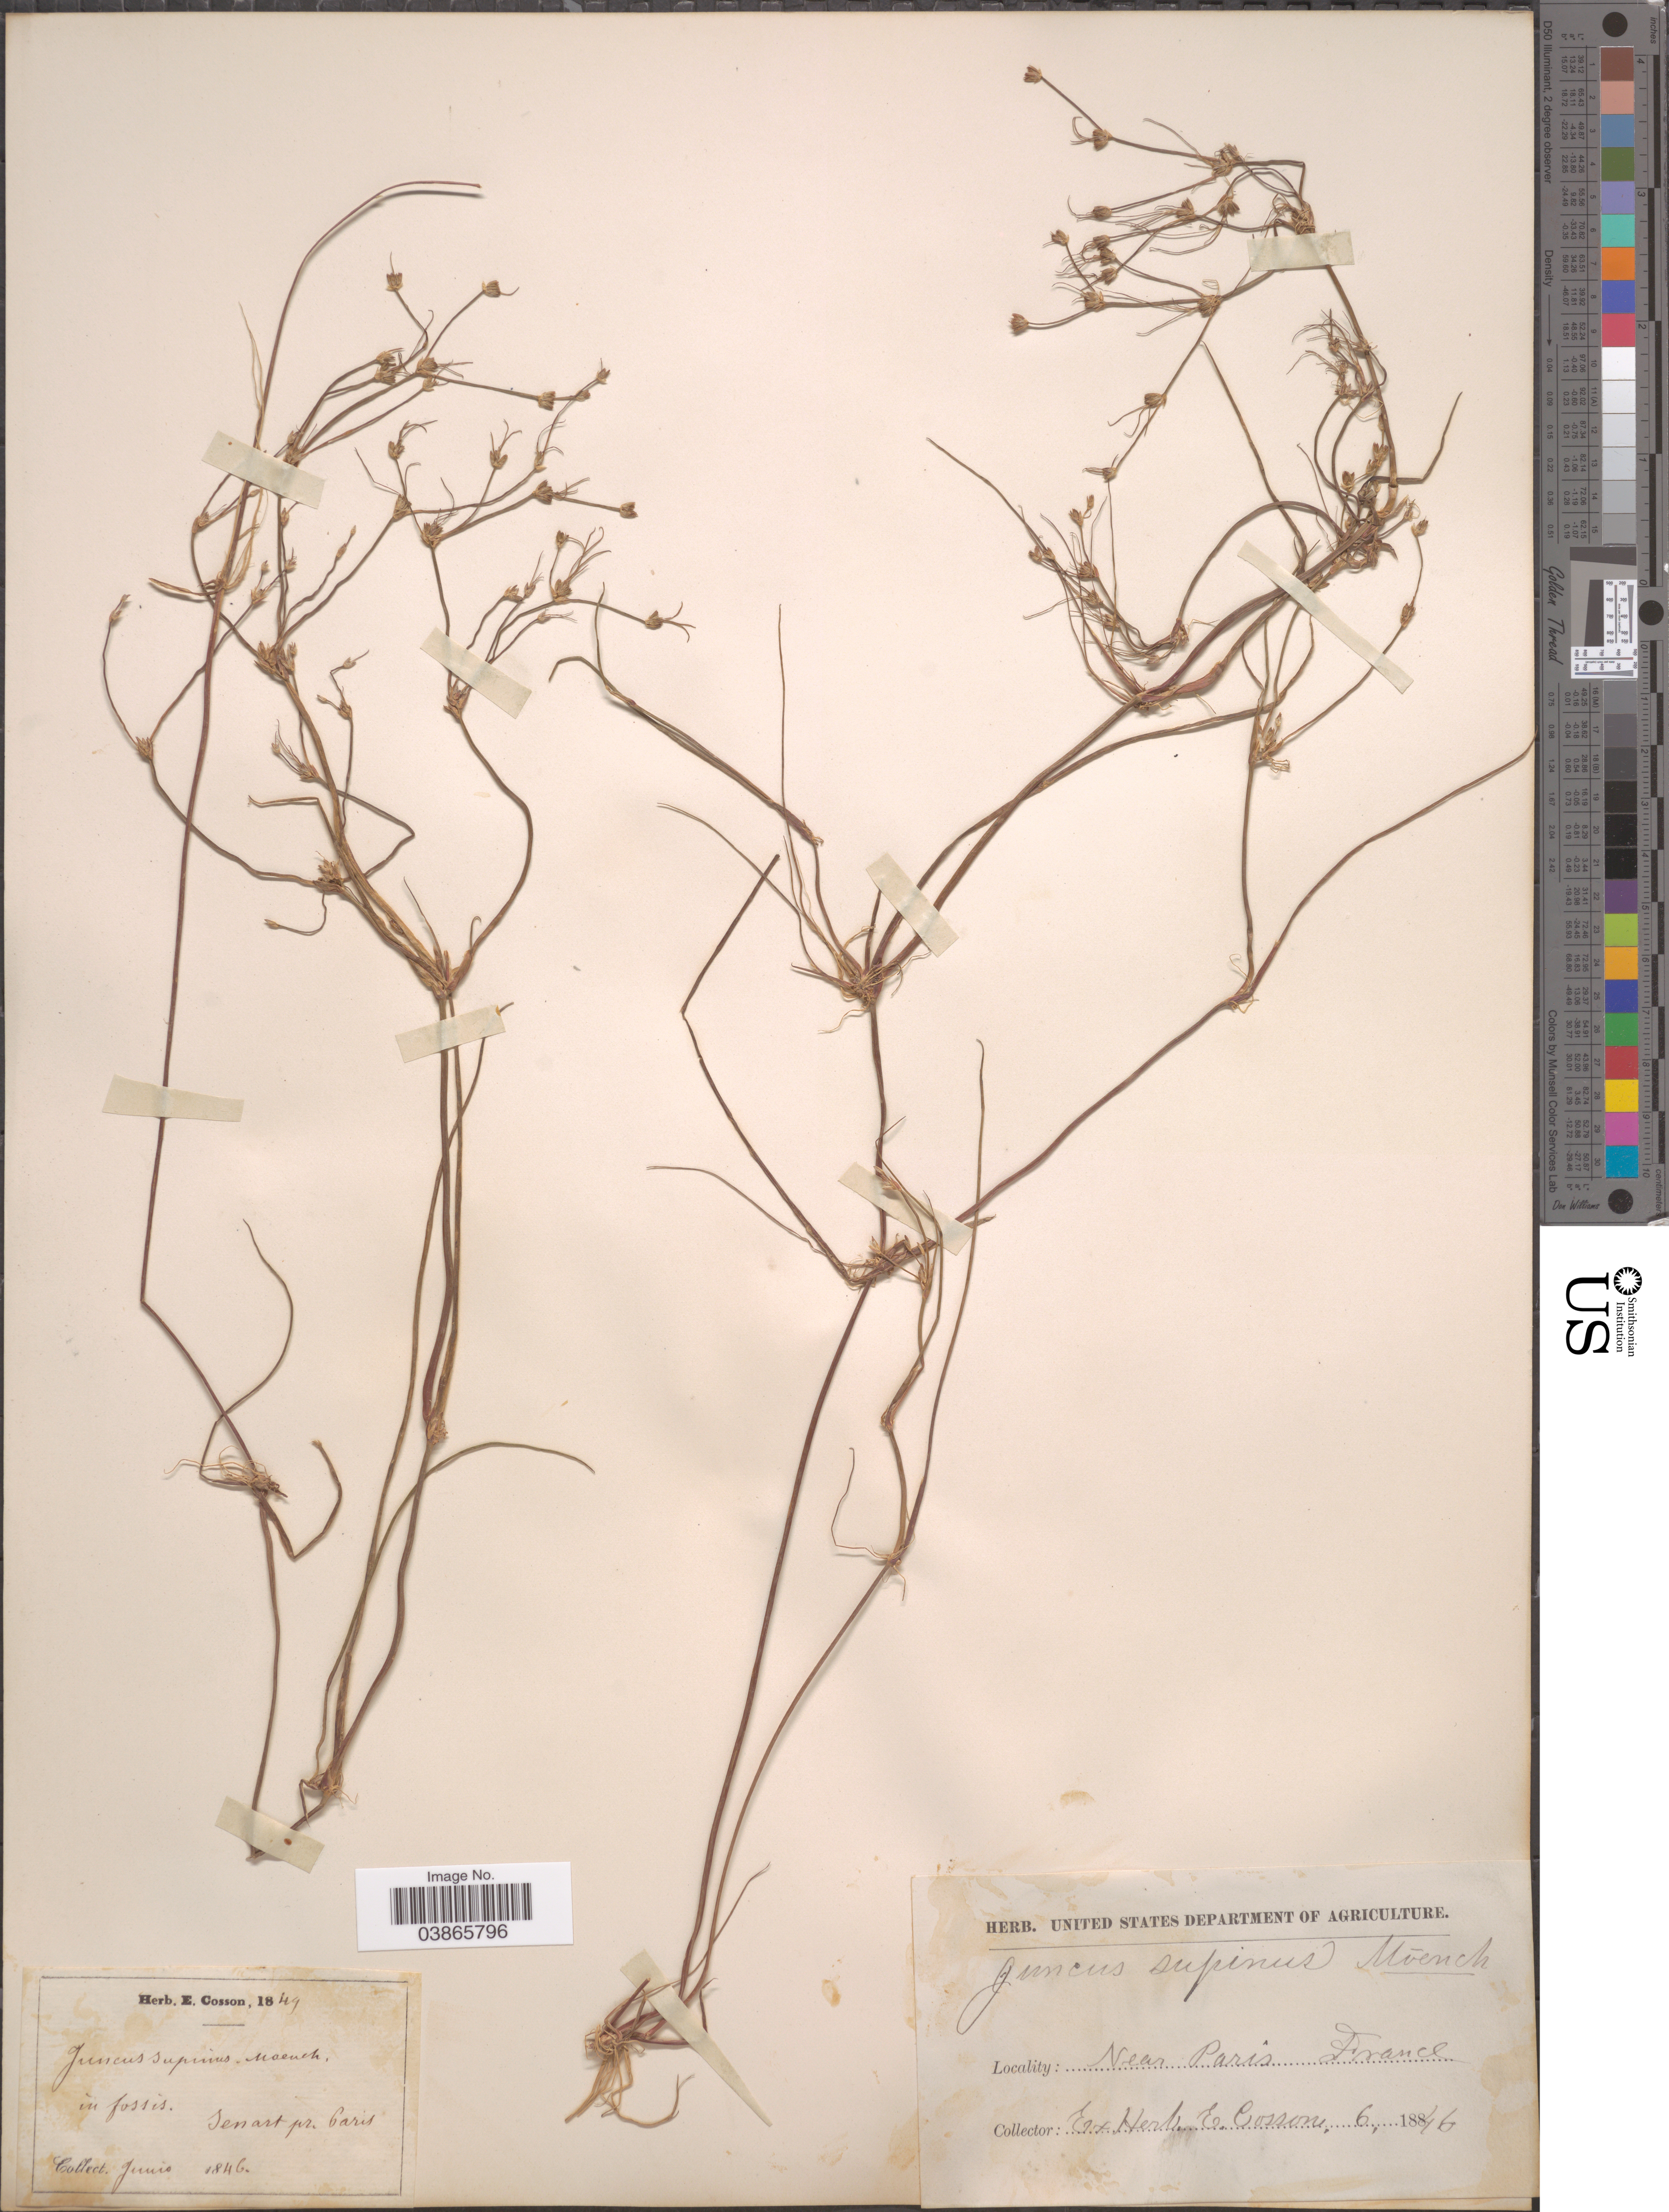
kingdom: Plantae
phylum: Tracheophyta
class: Liliopsida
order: Poales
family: Juncaceae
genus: Juncus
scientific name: Juncus supinus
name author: Moench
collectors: ex herb. Cosson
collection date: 1846-06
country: France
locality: Senart pr. Paris. Near Paris.